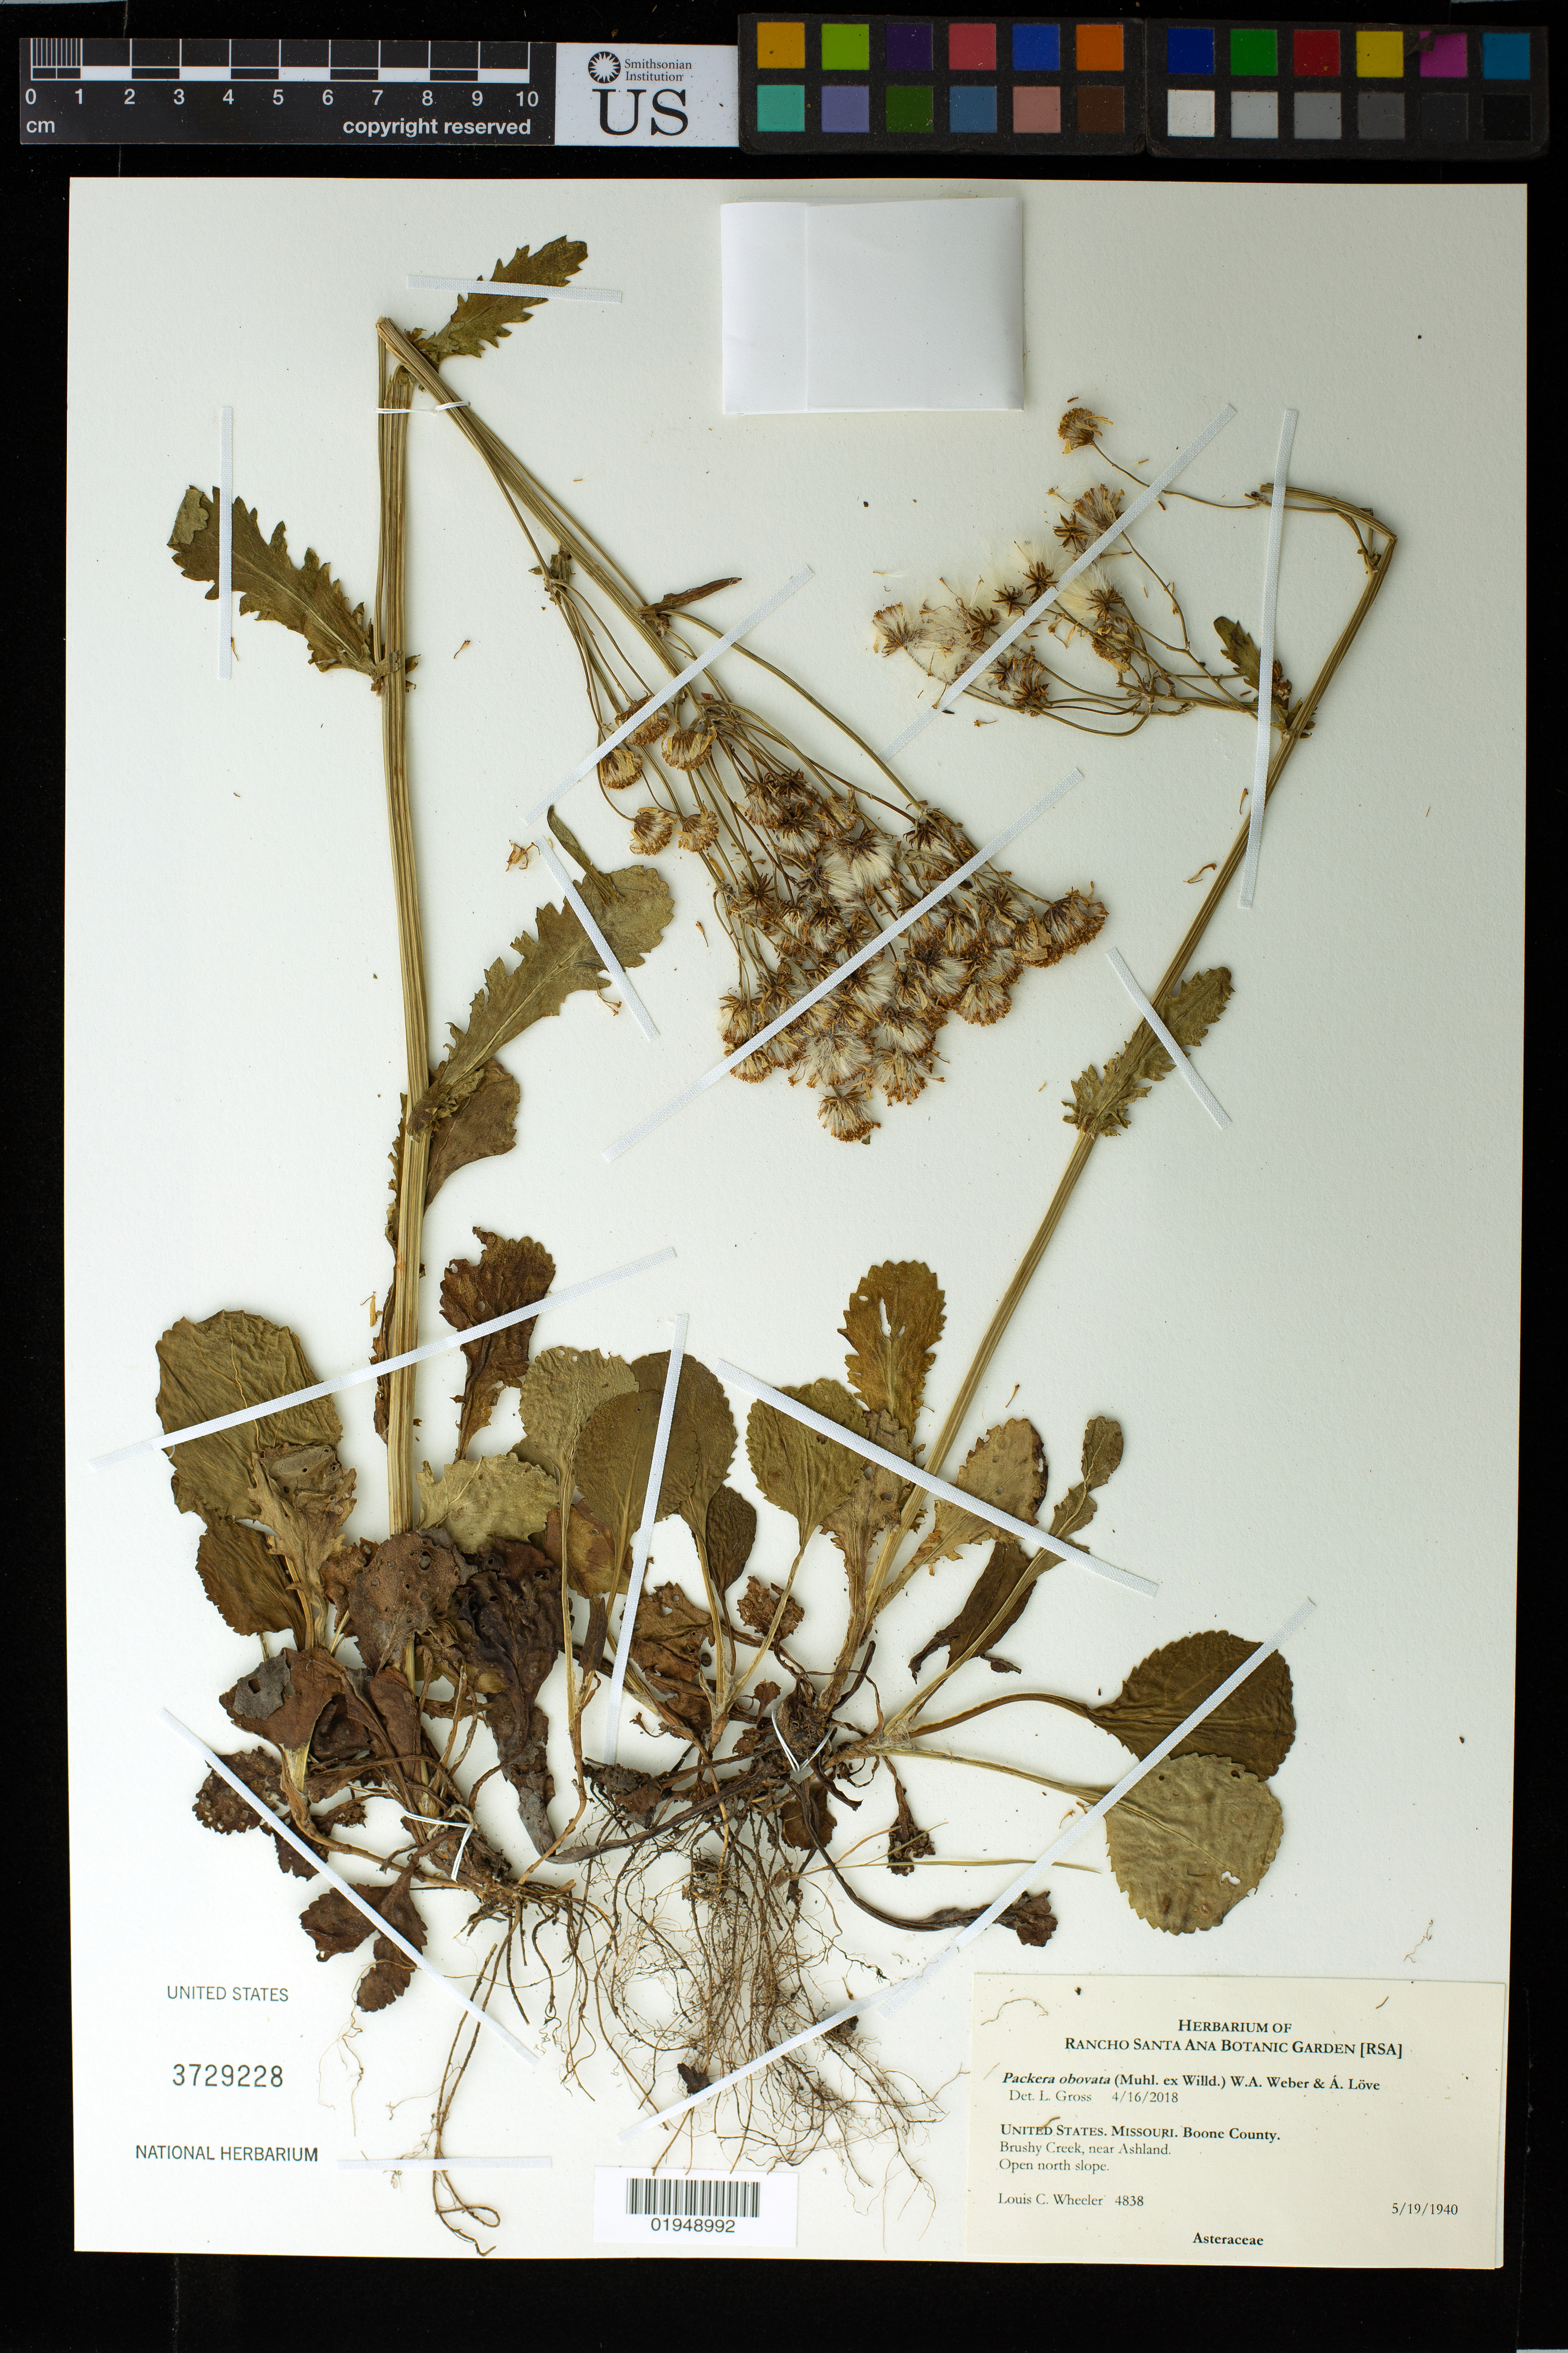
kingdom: Plantae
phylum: Tracheophyta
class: Magnoliopsida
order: Asterales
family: Asteraceae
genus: Packera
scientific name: Packera obovata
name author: (Muhl. ex Willd.) W.A. Weber & Á. Löve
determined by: Gross, L.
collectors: L. C. Wheeler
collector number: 4838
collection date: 1940-05-19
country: United States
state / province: Missouri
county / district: Boone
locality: Brushy Creek, near Ashland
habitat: open north slope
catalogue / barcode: US 3729228